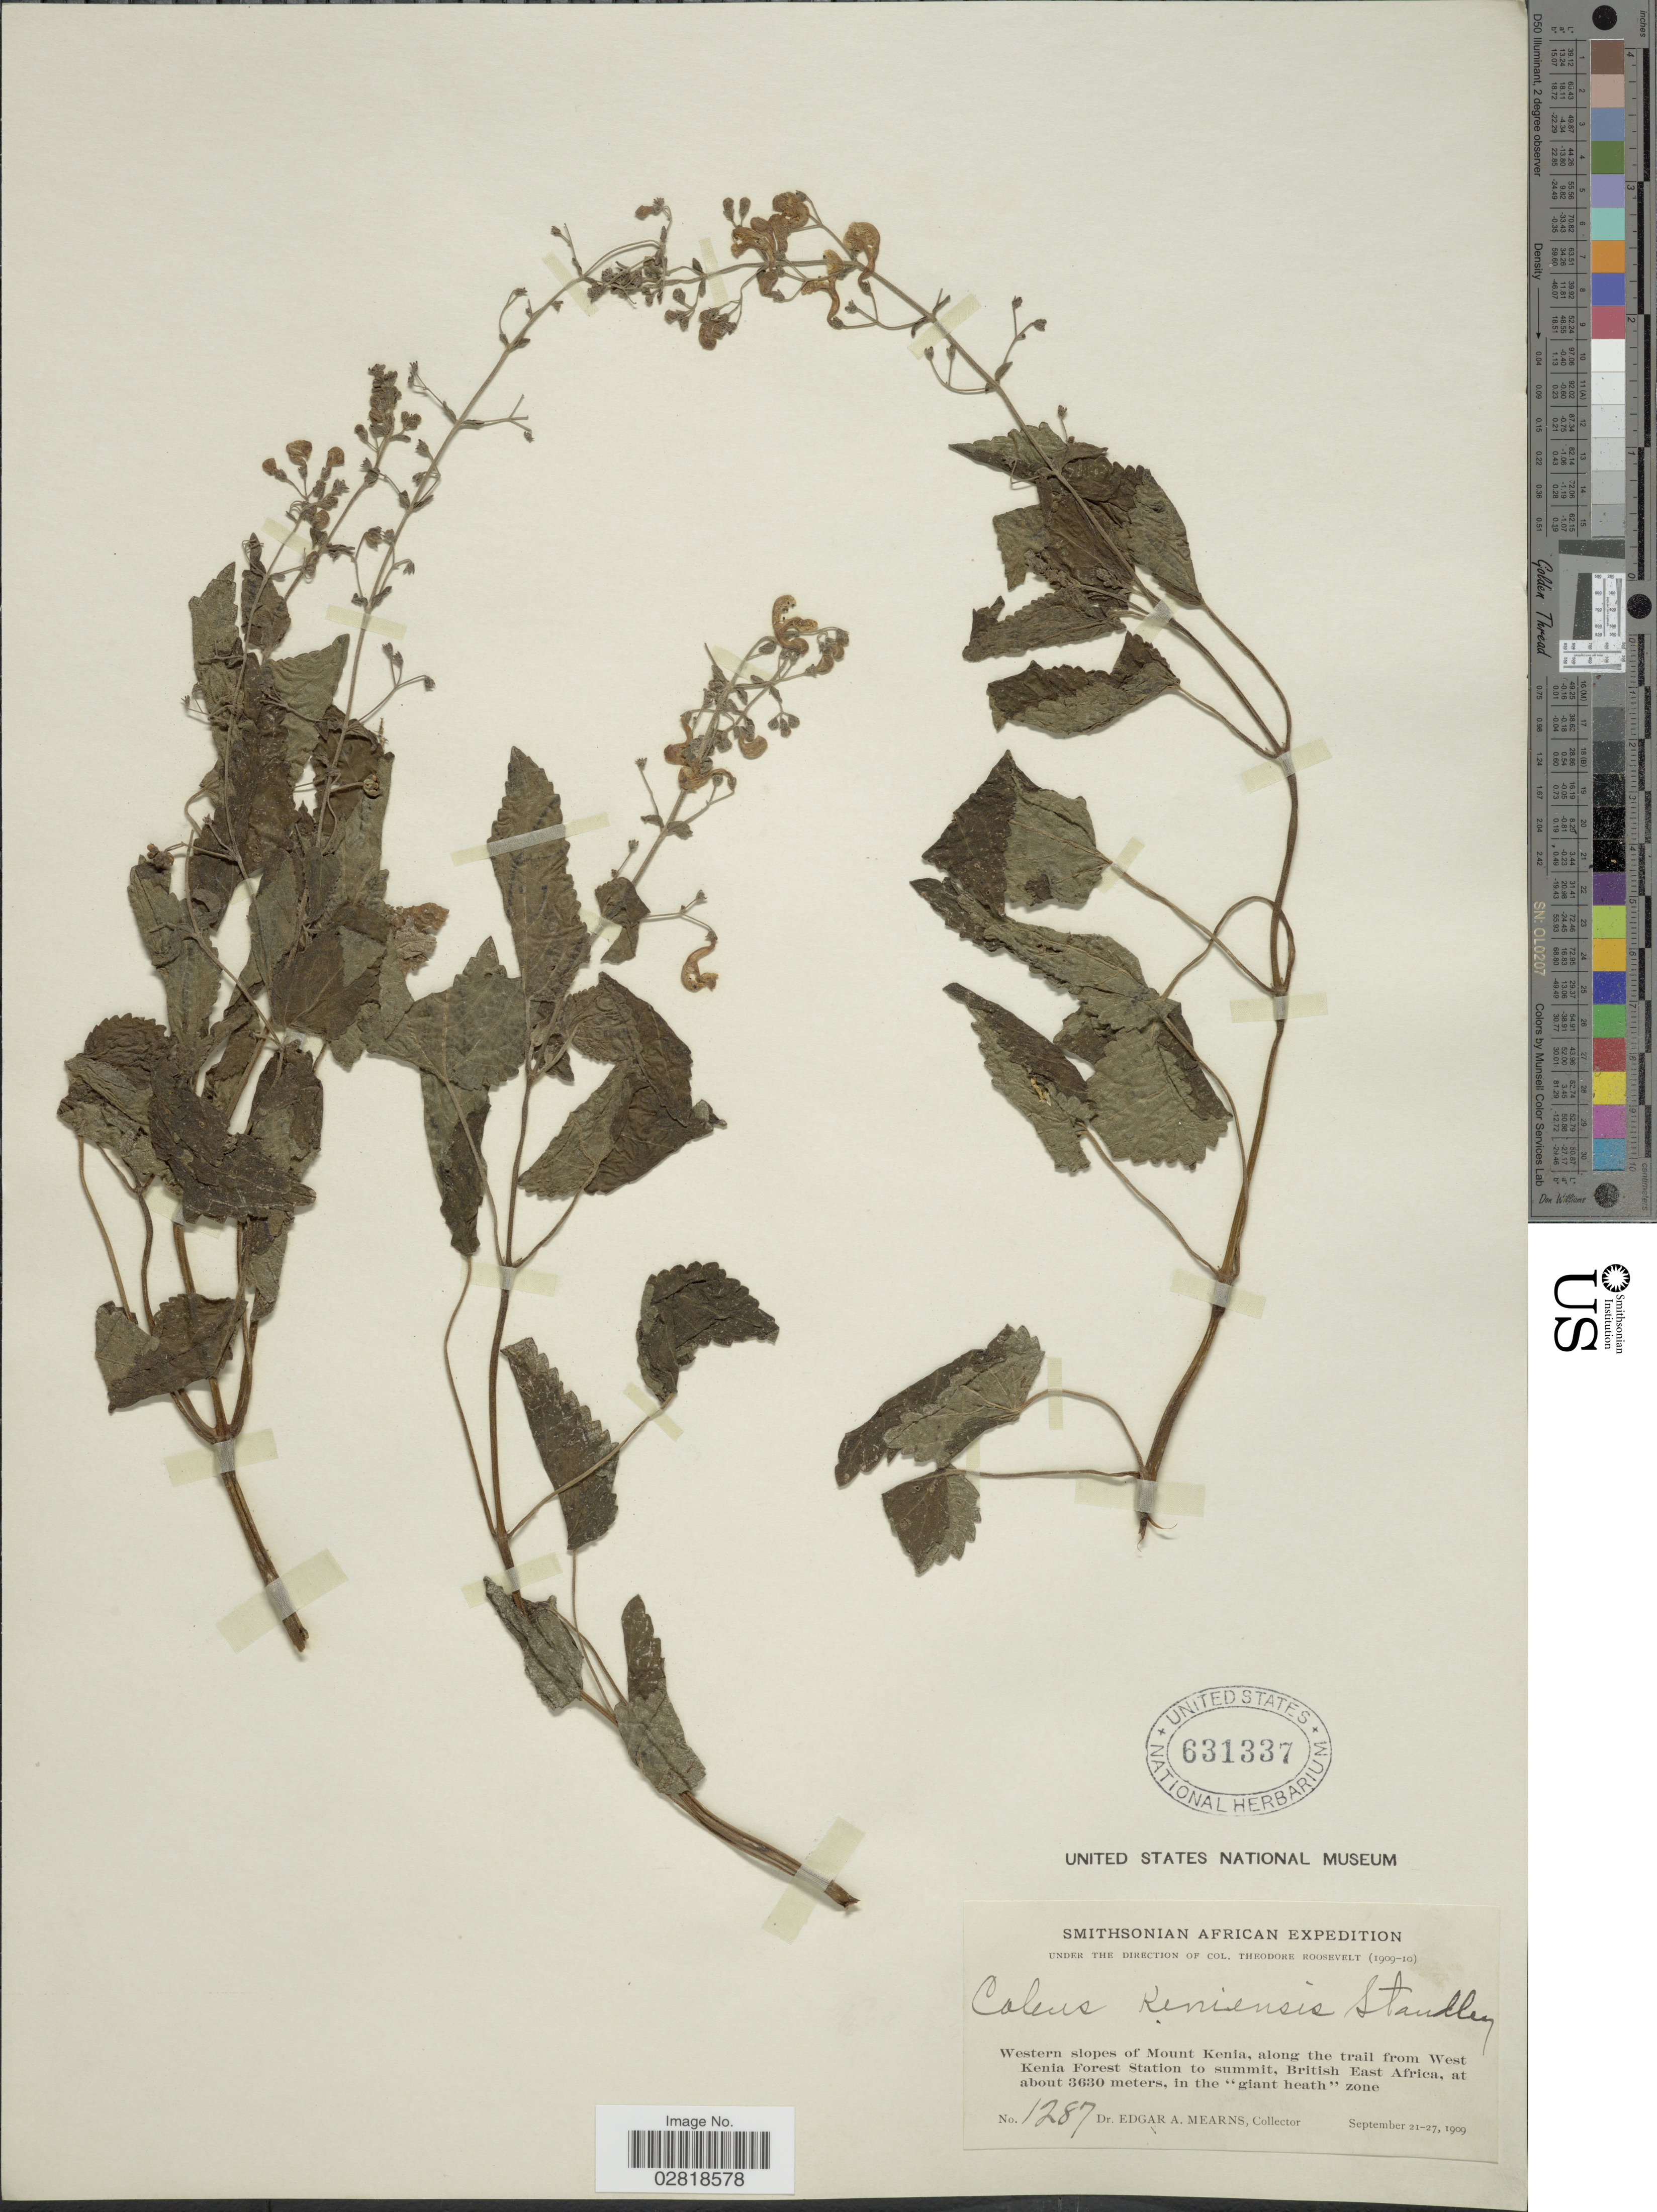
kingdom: Plantae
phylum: Tracheophyta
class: Magnoliopsida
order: Lamiales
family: Lamiaceae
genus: Plectranthus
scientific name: Plectranthus keniensis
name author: S. Moore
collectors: E. A. Mearns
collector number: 1287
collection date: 1909-09-21/1909-09-27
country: Kenya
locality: Western slopes of Mount Kenia, along the trail from West Kenia Forest Station to summit, British East Africa, in the "giant heath" zone.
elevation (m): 3630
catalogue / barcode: US 631337